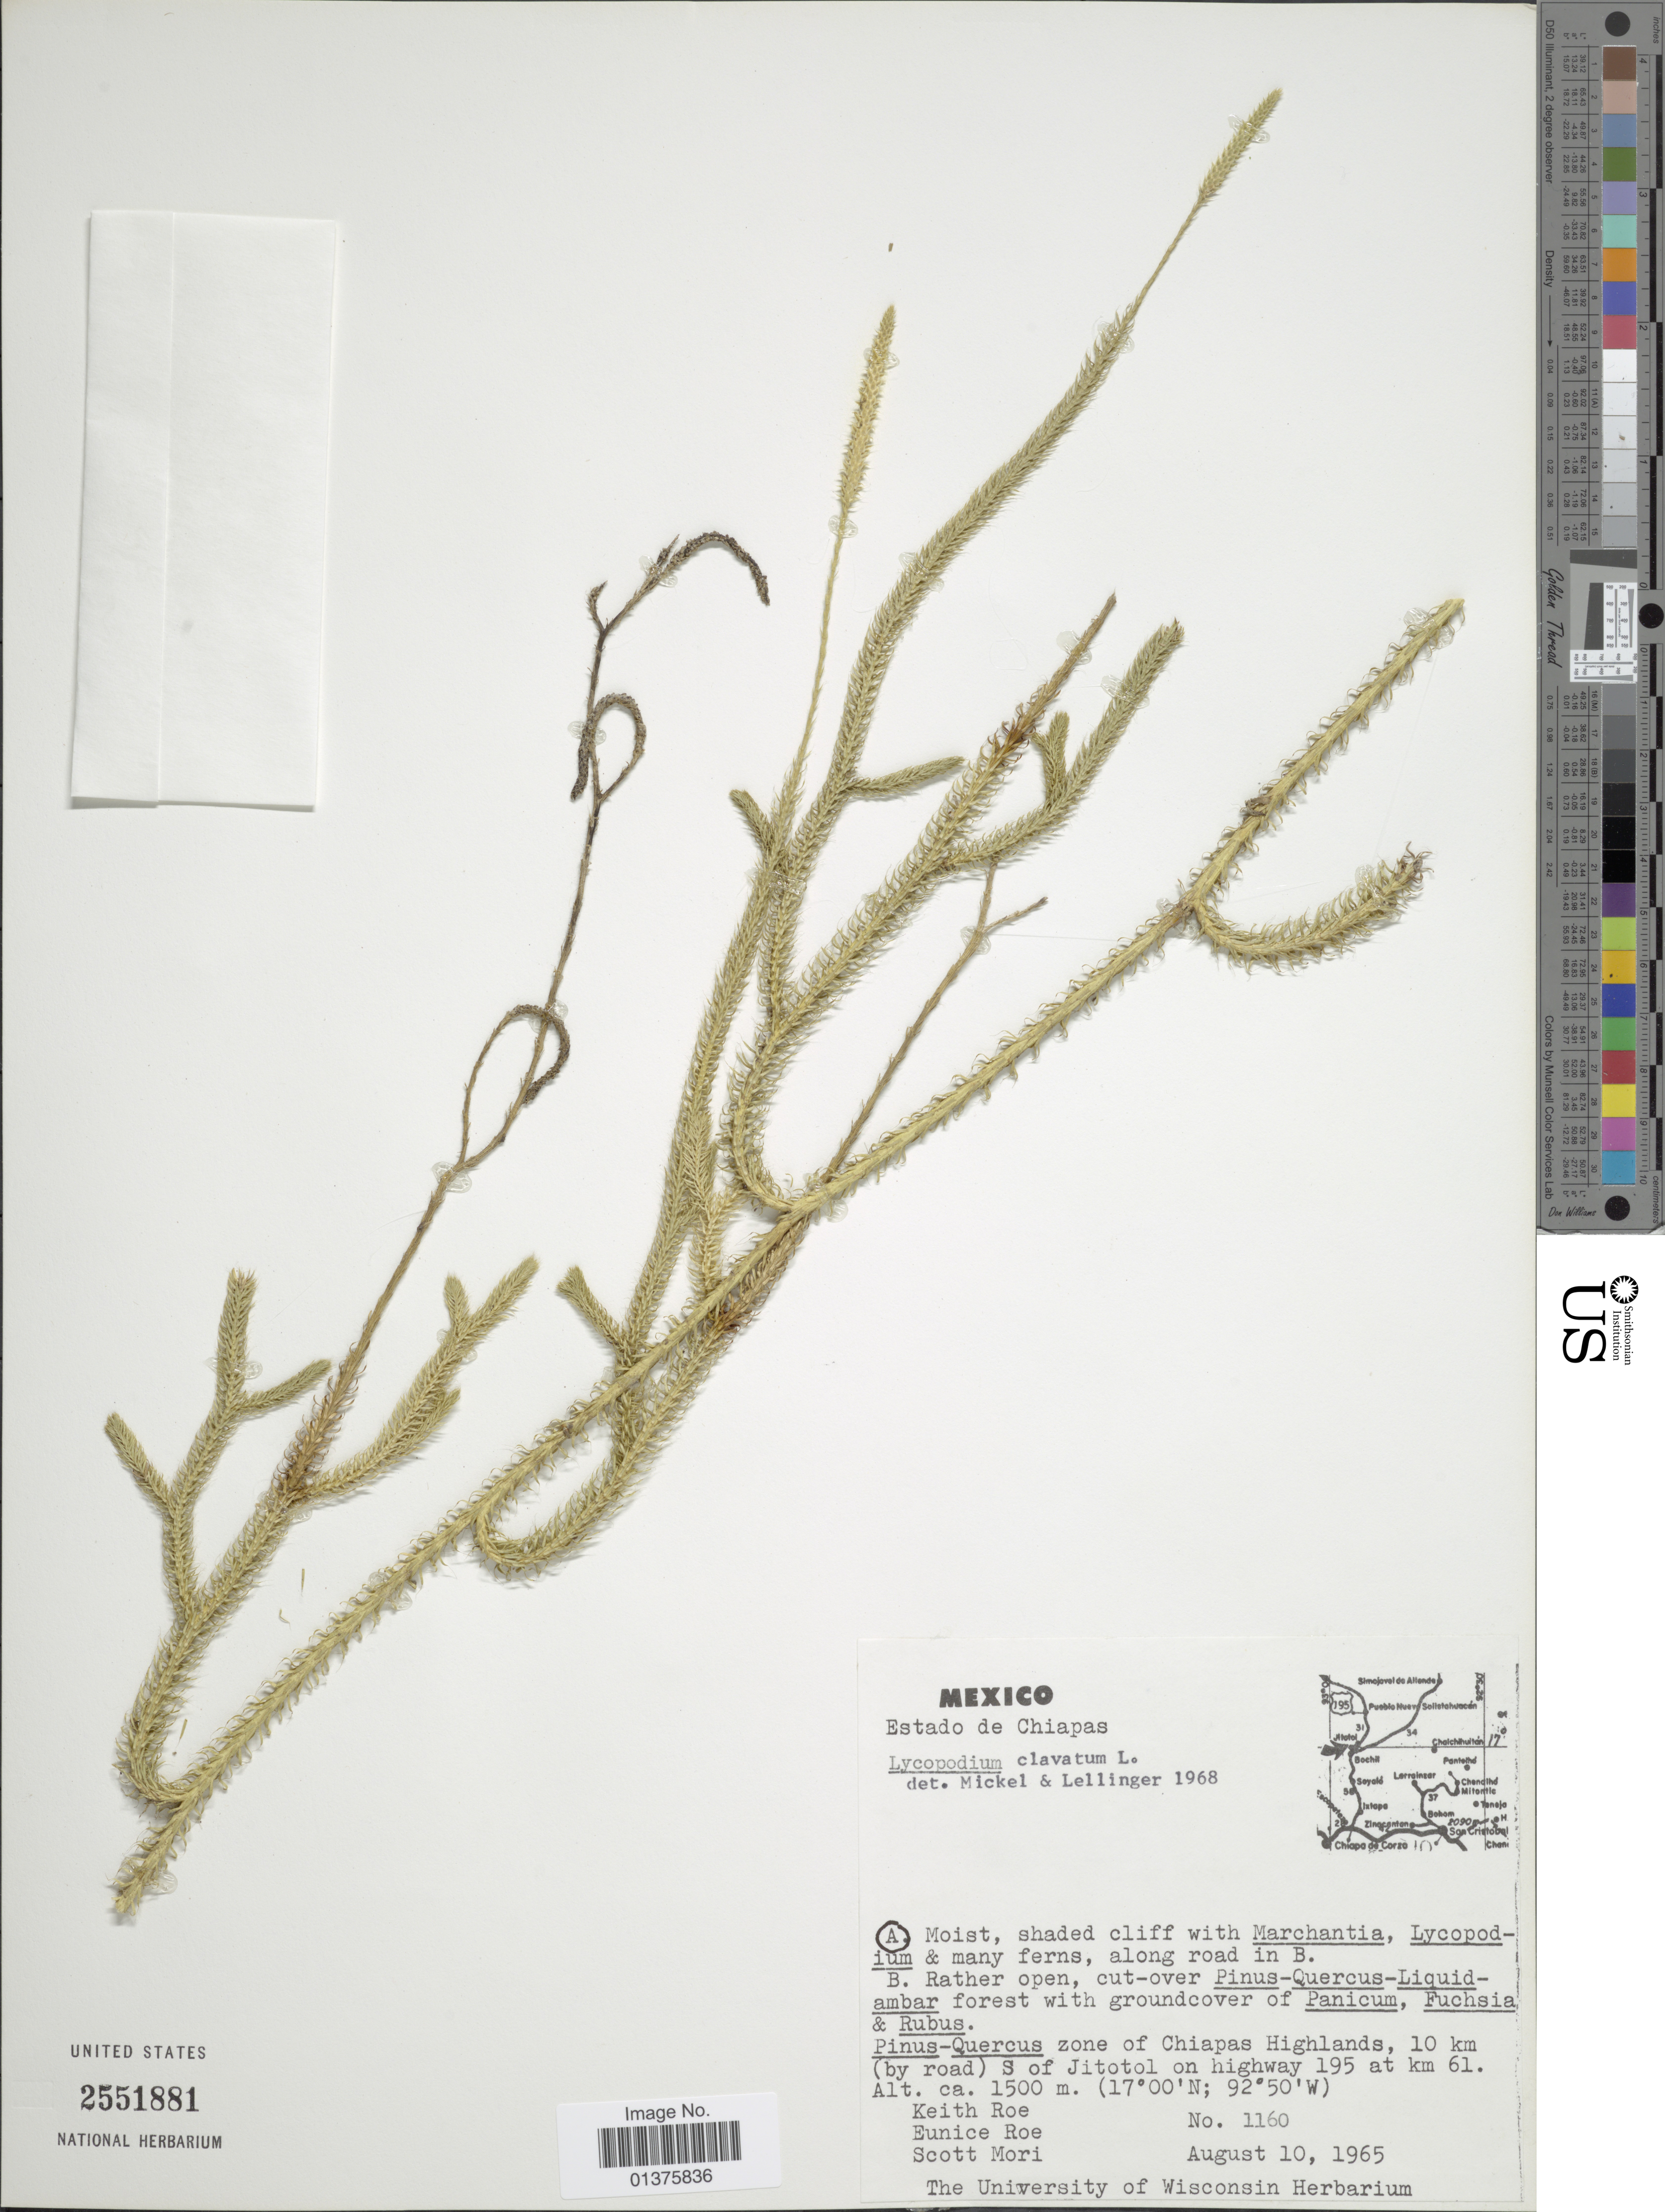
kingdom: Plantae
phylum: Tracheophyta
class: Lycopodiopsida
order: Lycopodiales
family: Lycopodiaceae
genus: Lycopodium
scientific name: Lycopodium clavatum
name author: L.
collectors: K. E. Roe, E. Roe & S. Mori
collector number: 1160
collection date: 1965-08-10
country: Mexico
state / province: Chiapas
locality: Zone of Chiapas Highlands, 10km (by road) S of Jitotol on highway 195 at km 61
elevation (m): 1500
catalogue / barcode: US 2551881